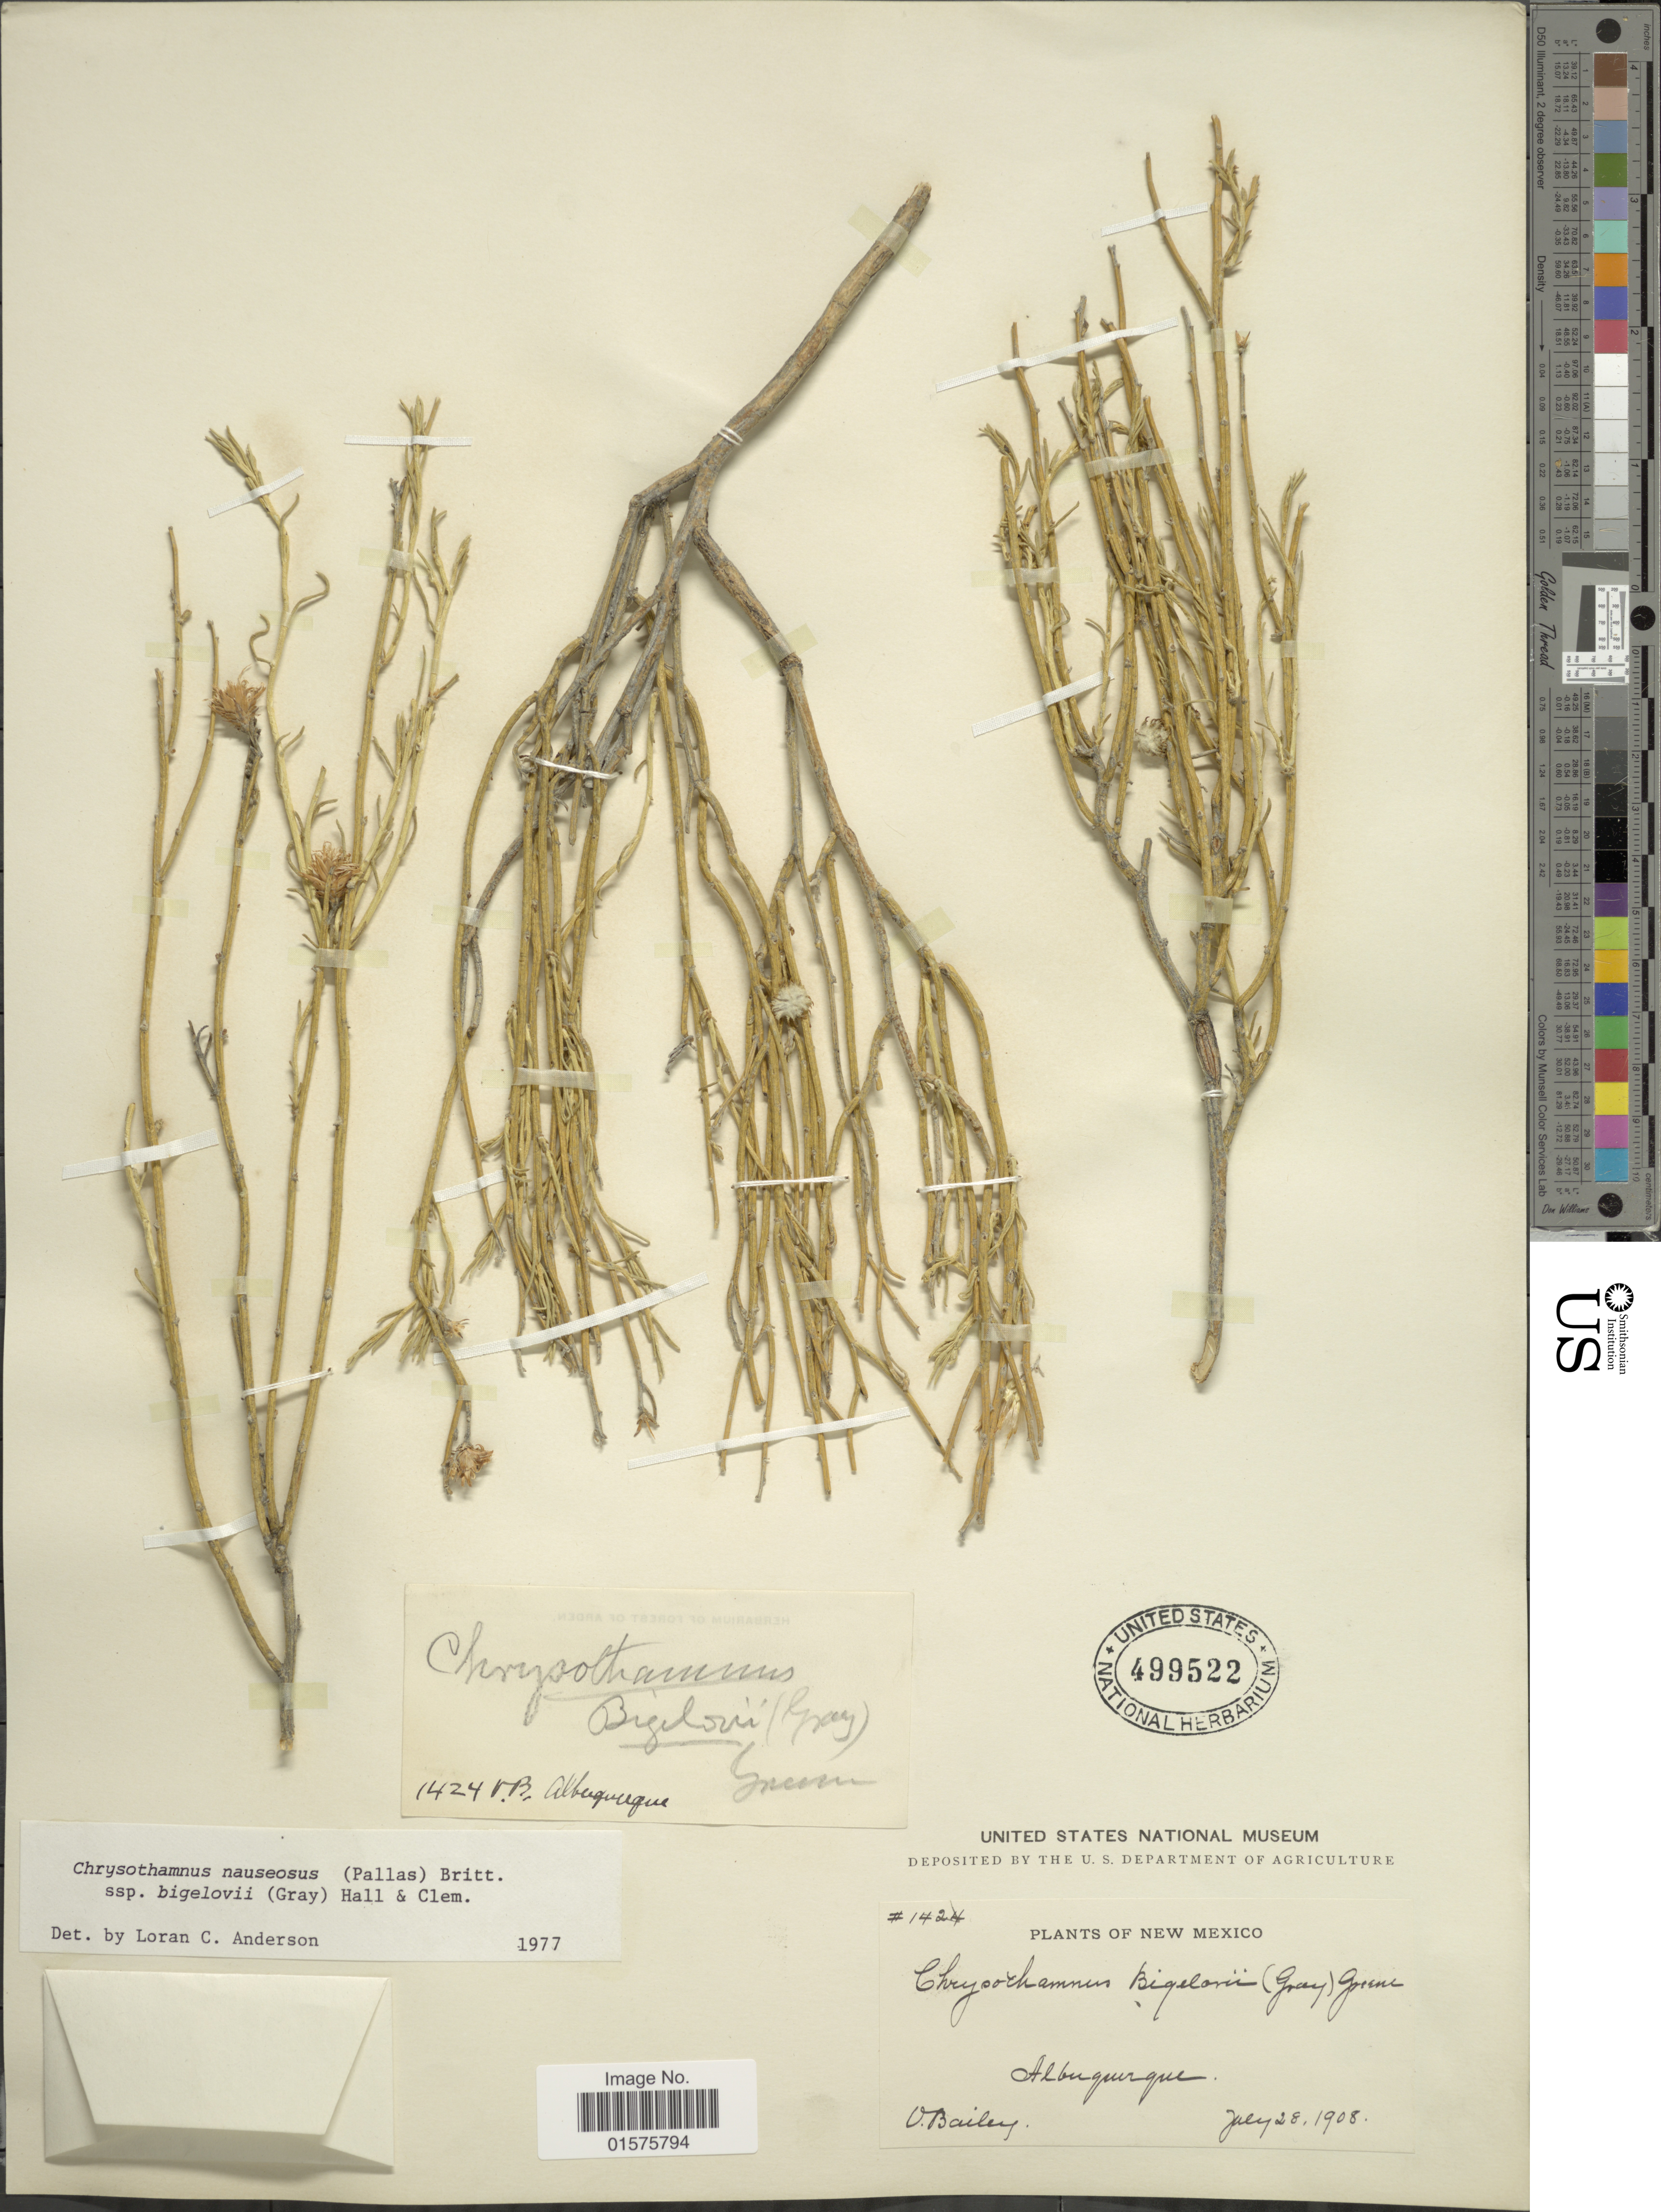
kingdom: Plantae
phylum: Tracheophyta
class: Magnoliopsida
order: Asterales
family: Asteraceae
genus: Ericameria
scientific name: Ericameria nauseosa var. bigelovii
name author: (A. Gray) G.L. Nesom & G.I. Baird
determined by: Urbatsch, Lowell E., Curator (LSU), Louisiana State University (UNITED STATES)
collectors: V. L. Bailey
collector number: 1424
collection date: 1908-07-28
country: United States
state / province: New Mexico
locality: Albuquerque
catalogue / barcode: US 499522